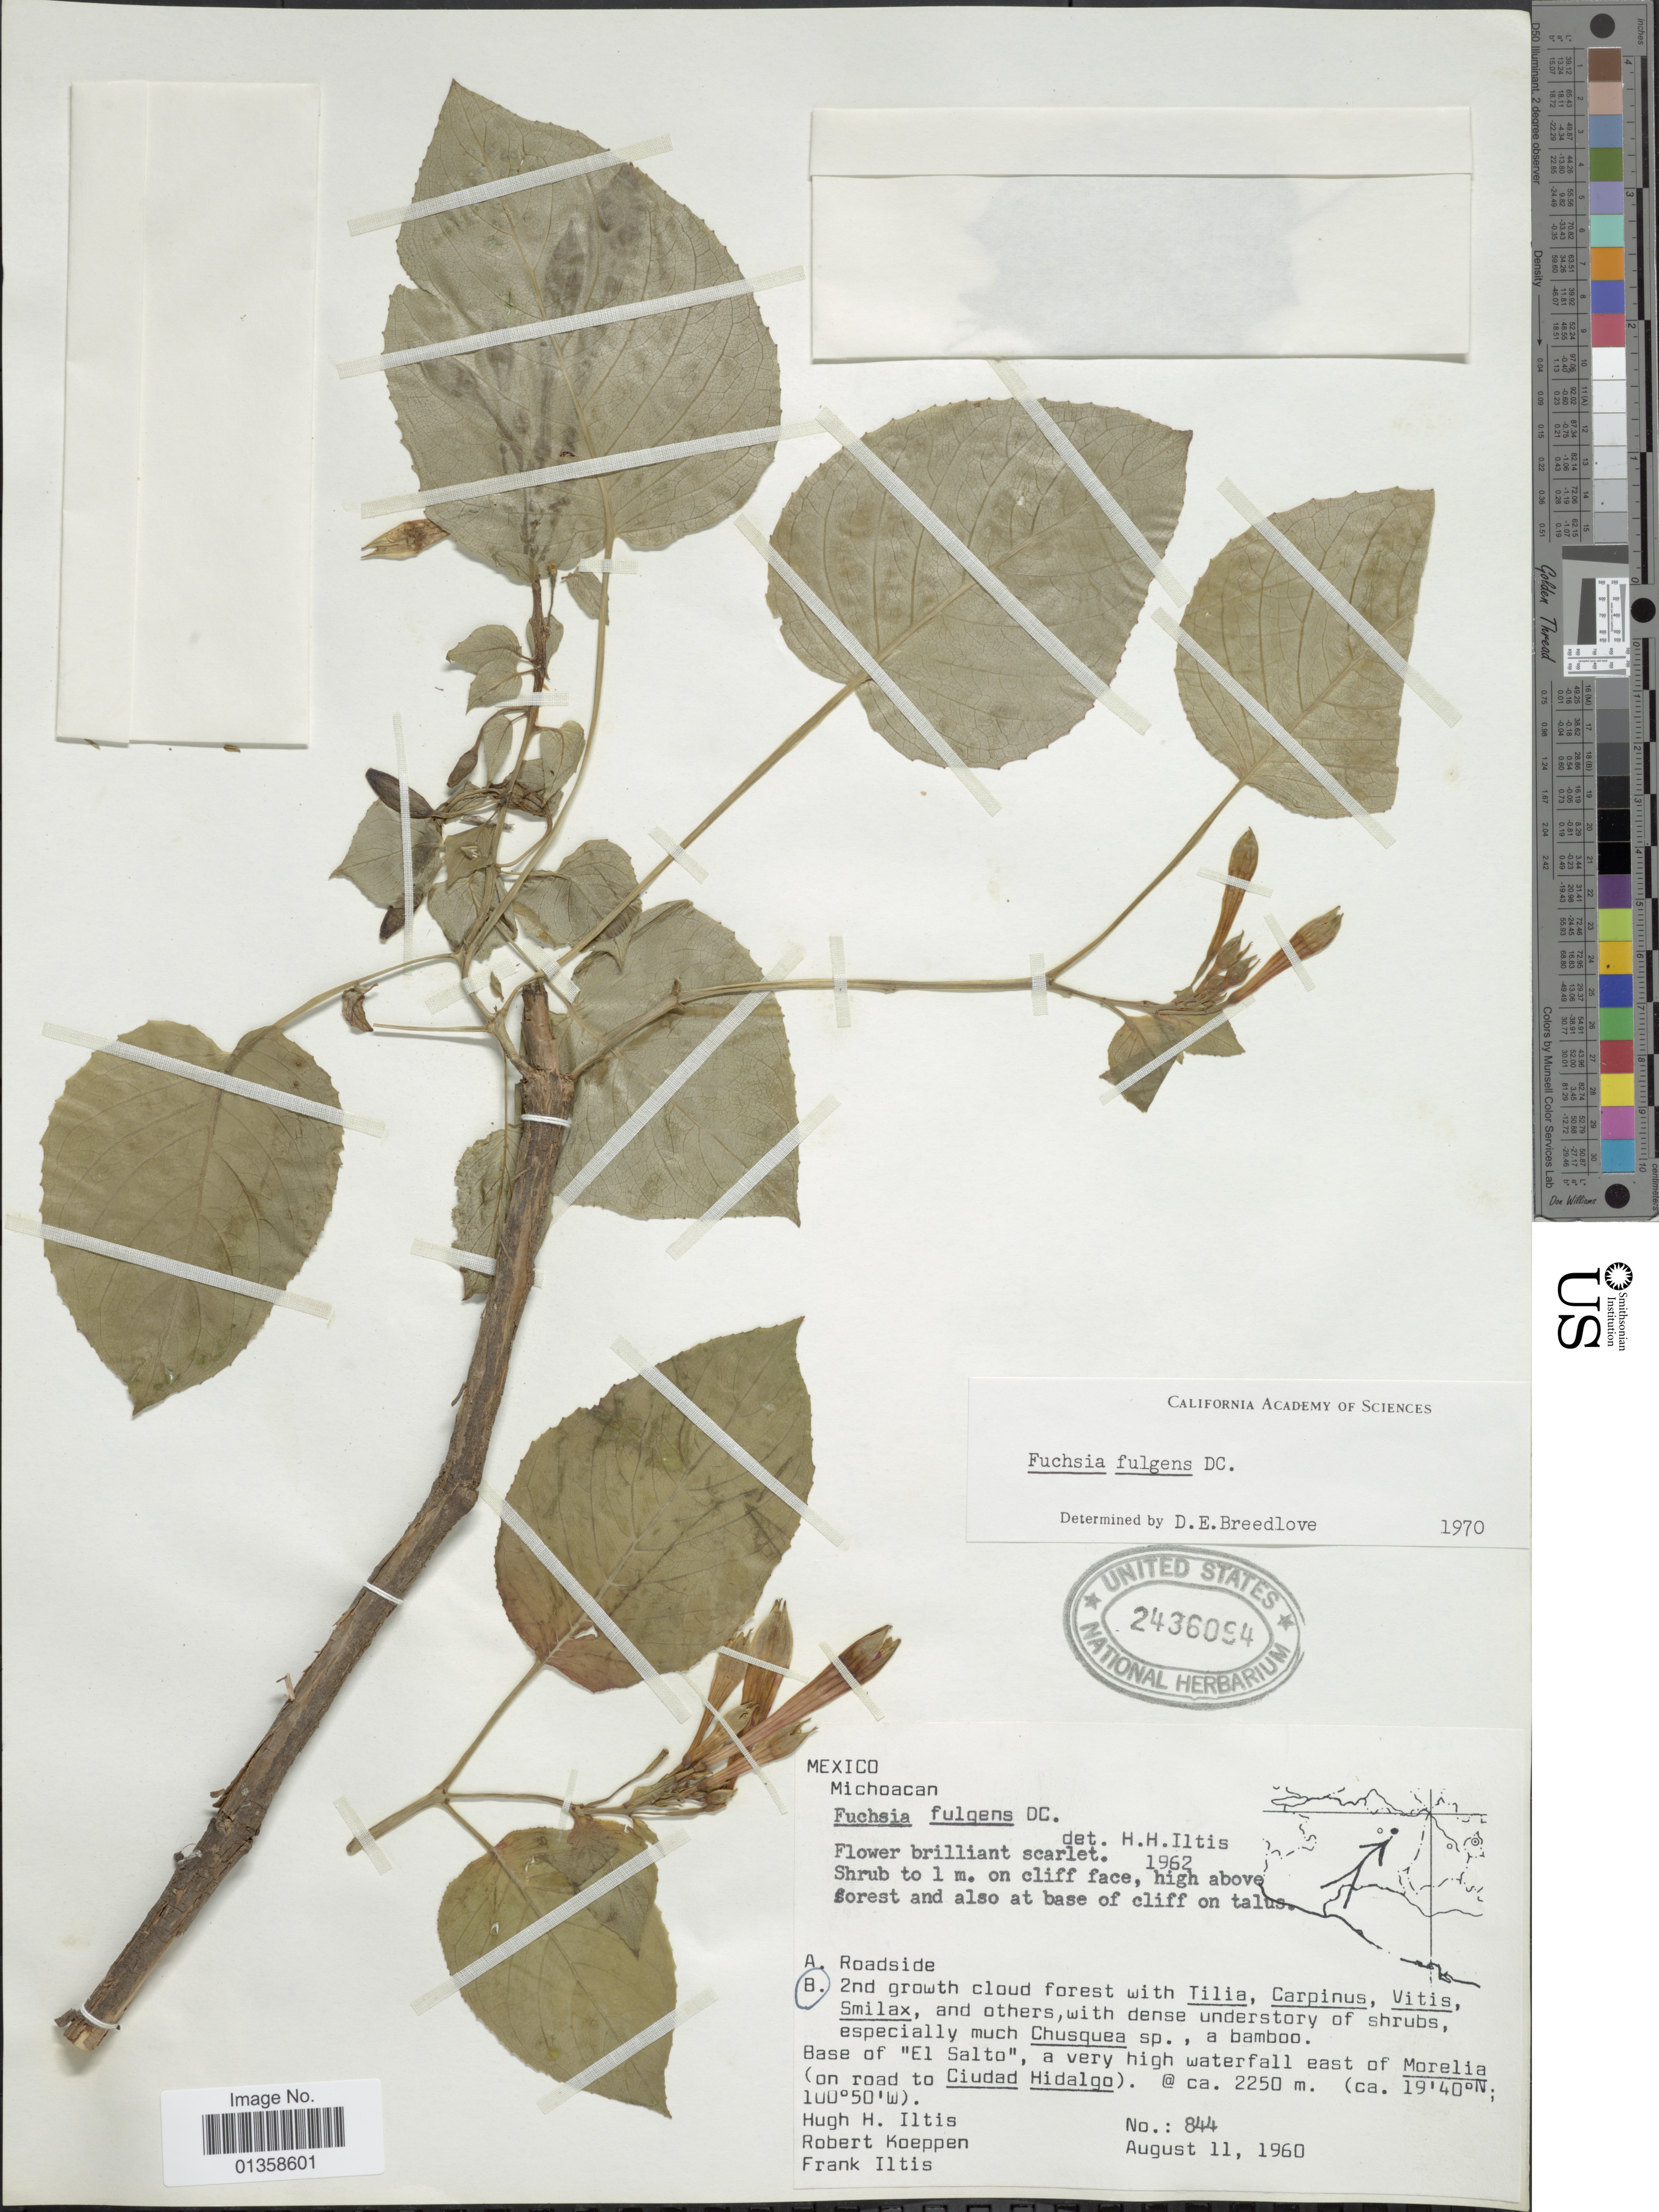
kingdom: Plantae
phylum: Tracheophyta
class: Magnoliopsida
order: Myrtales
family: Onagraceae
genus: Fuchsia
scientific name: Fuchsia fulgens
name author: DC.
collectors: H. H. Iltis, R. C. Koeppen & F. S. Iltis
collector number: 844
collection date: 1960-08-11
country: Mexico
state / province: Michoacán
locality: Base of "El Salto", a very high waterfall east of Morelia (on road to Ciudad Hidalgo)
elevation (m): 2250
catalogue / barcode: US 2436094